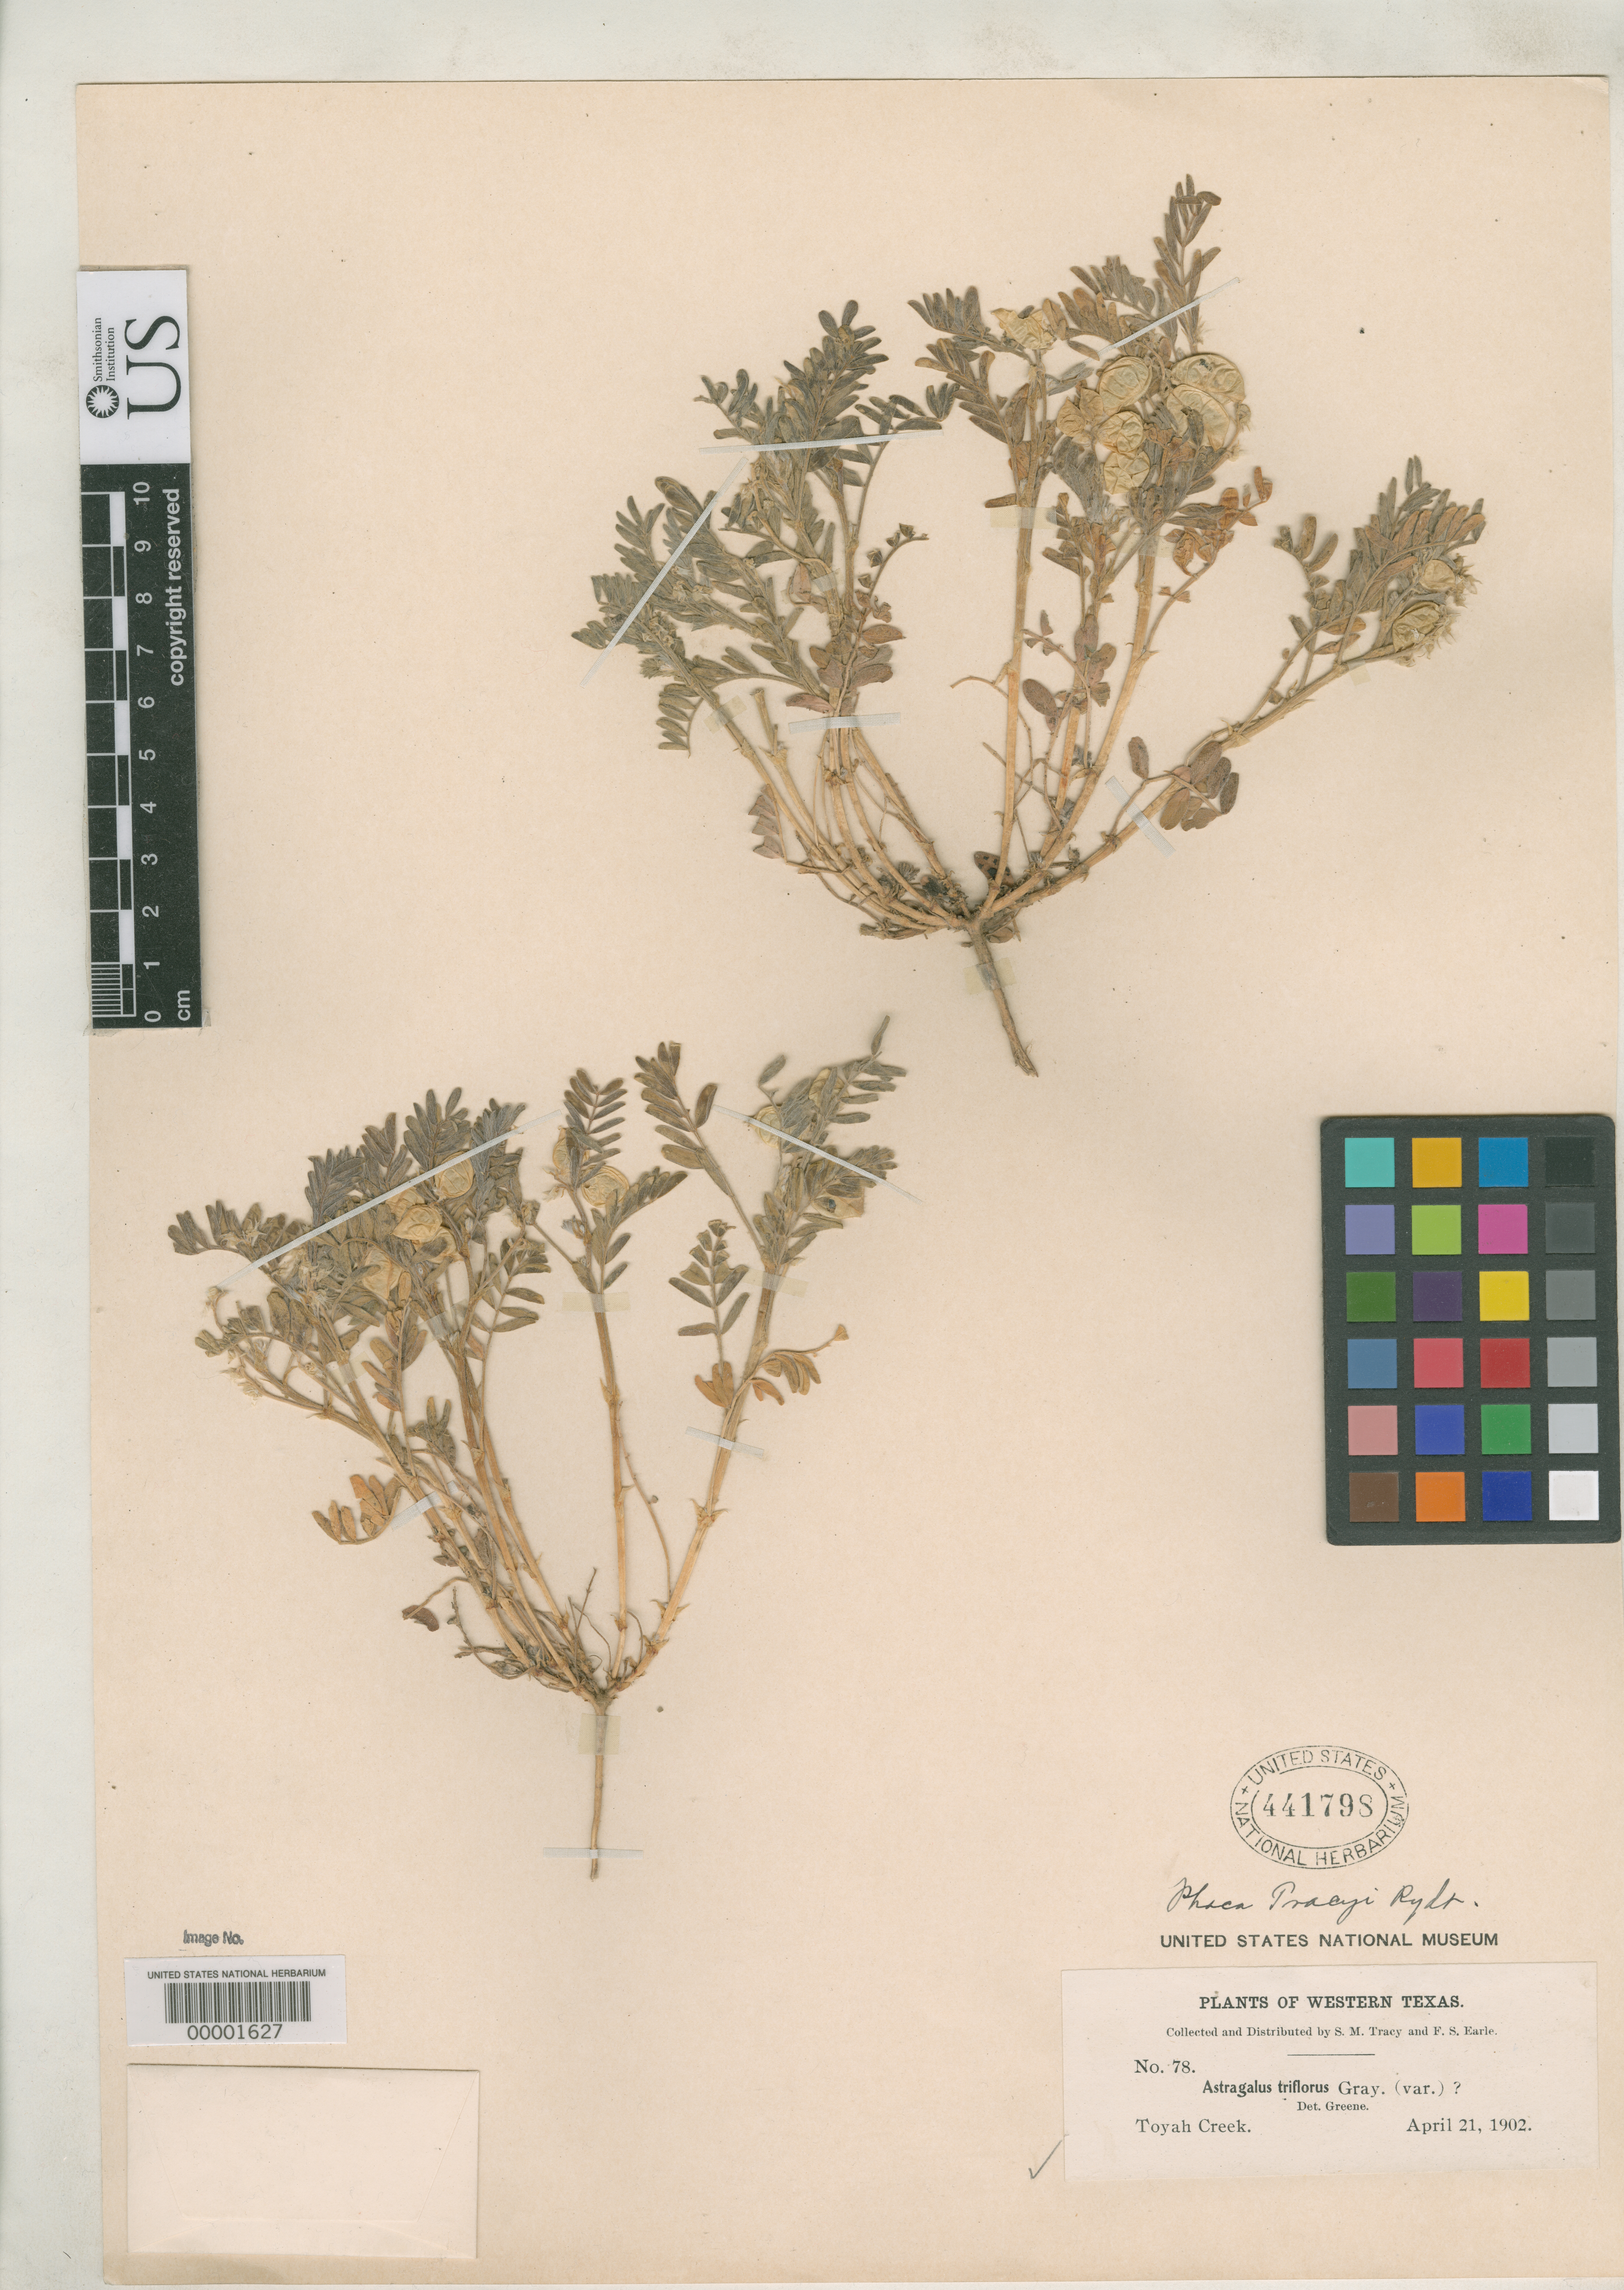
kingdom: Plantae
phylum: Tracheophyta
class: Magnoliopsida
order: Fabales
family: Fabaceae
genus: Phaca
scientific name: Phaca tracyi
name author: Rydb.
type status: Isotype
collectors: S. M. Tracy & F. S. Earle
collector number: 78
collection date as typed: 21 Apr 1902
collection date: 1902-04-21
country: United States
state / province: Texas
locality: Toyah Creek.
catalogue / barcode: US 441798